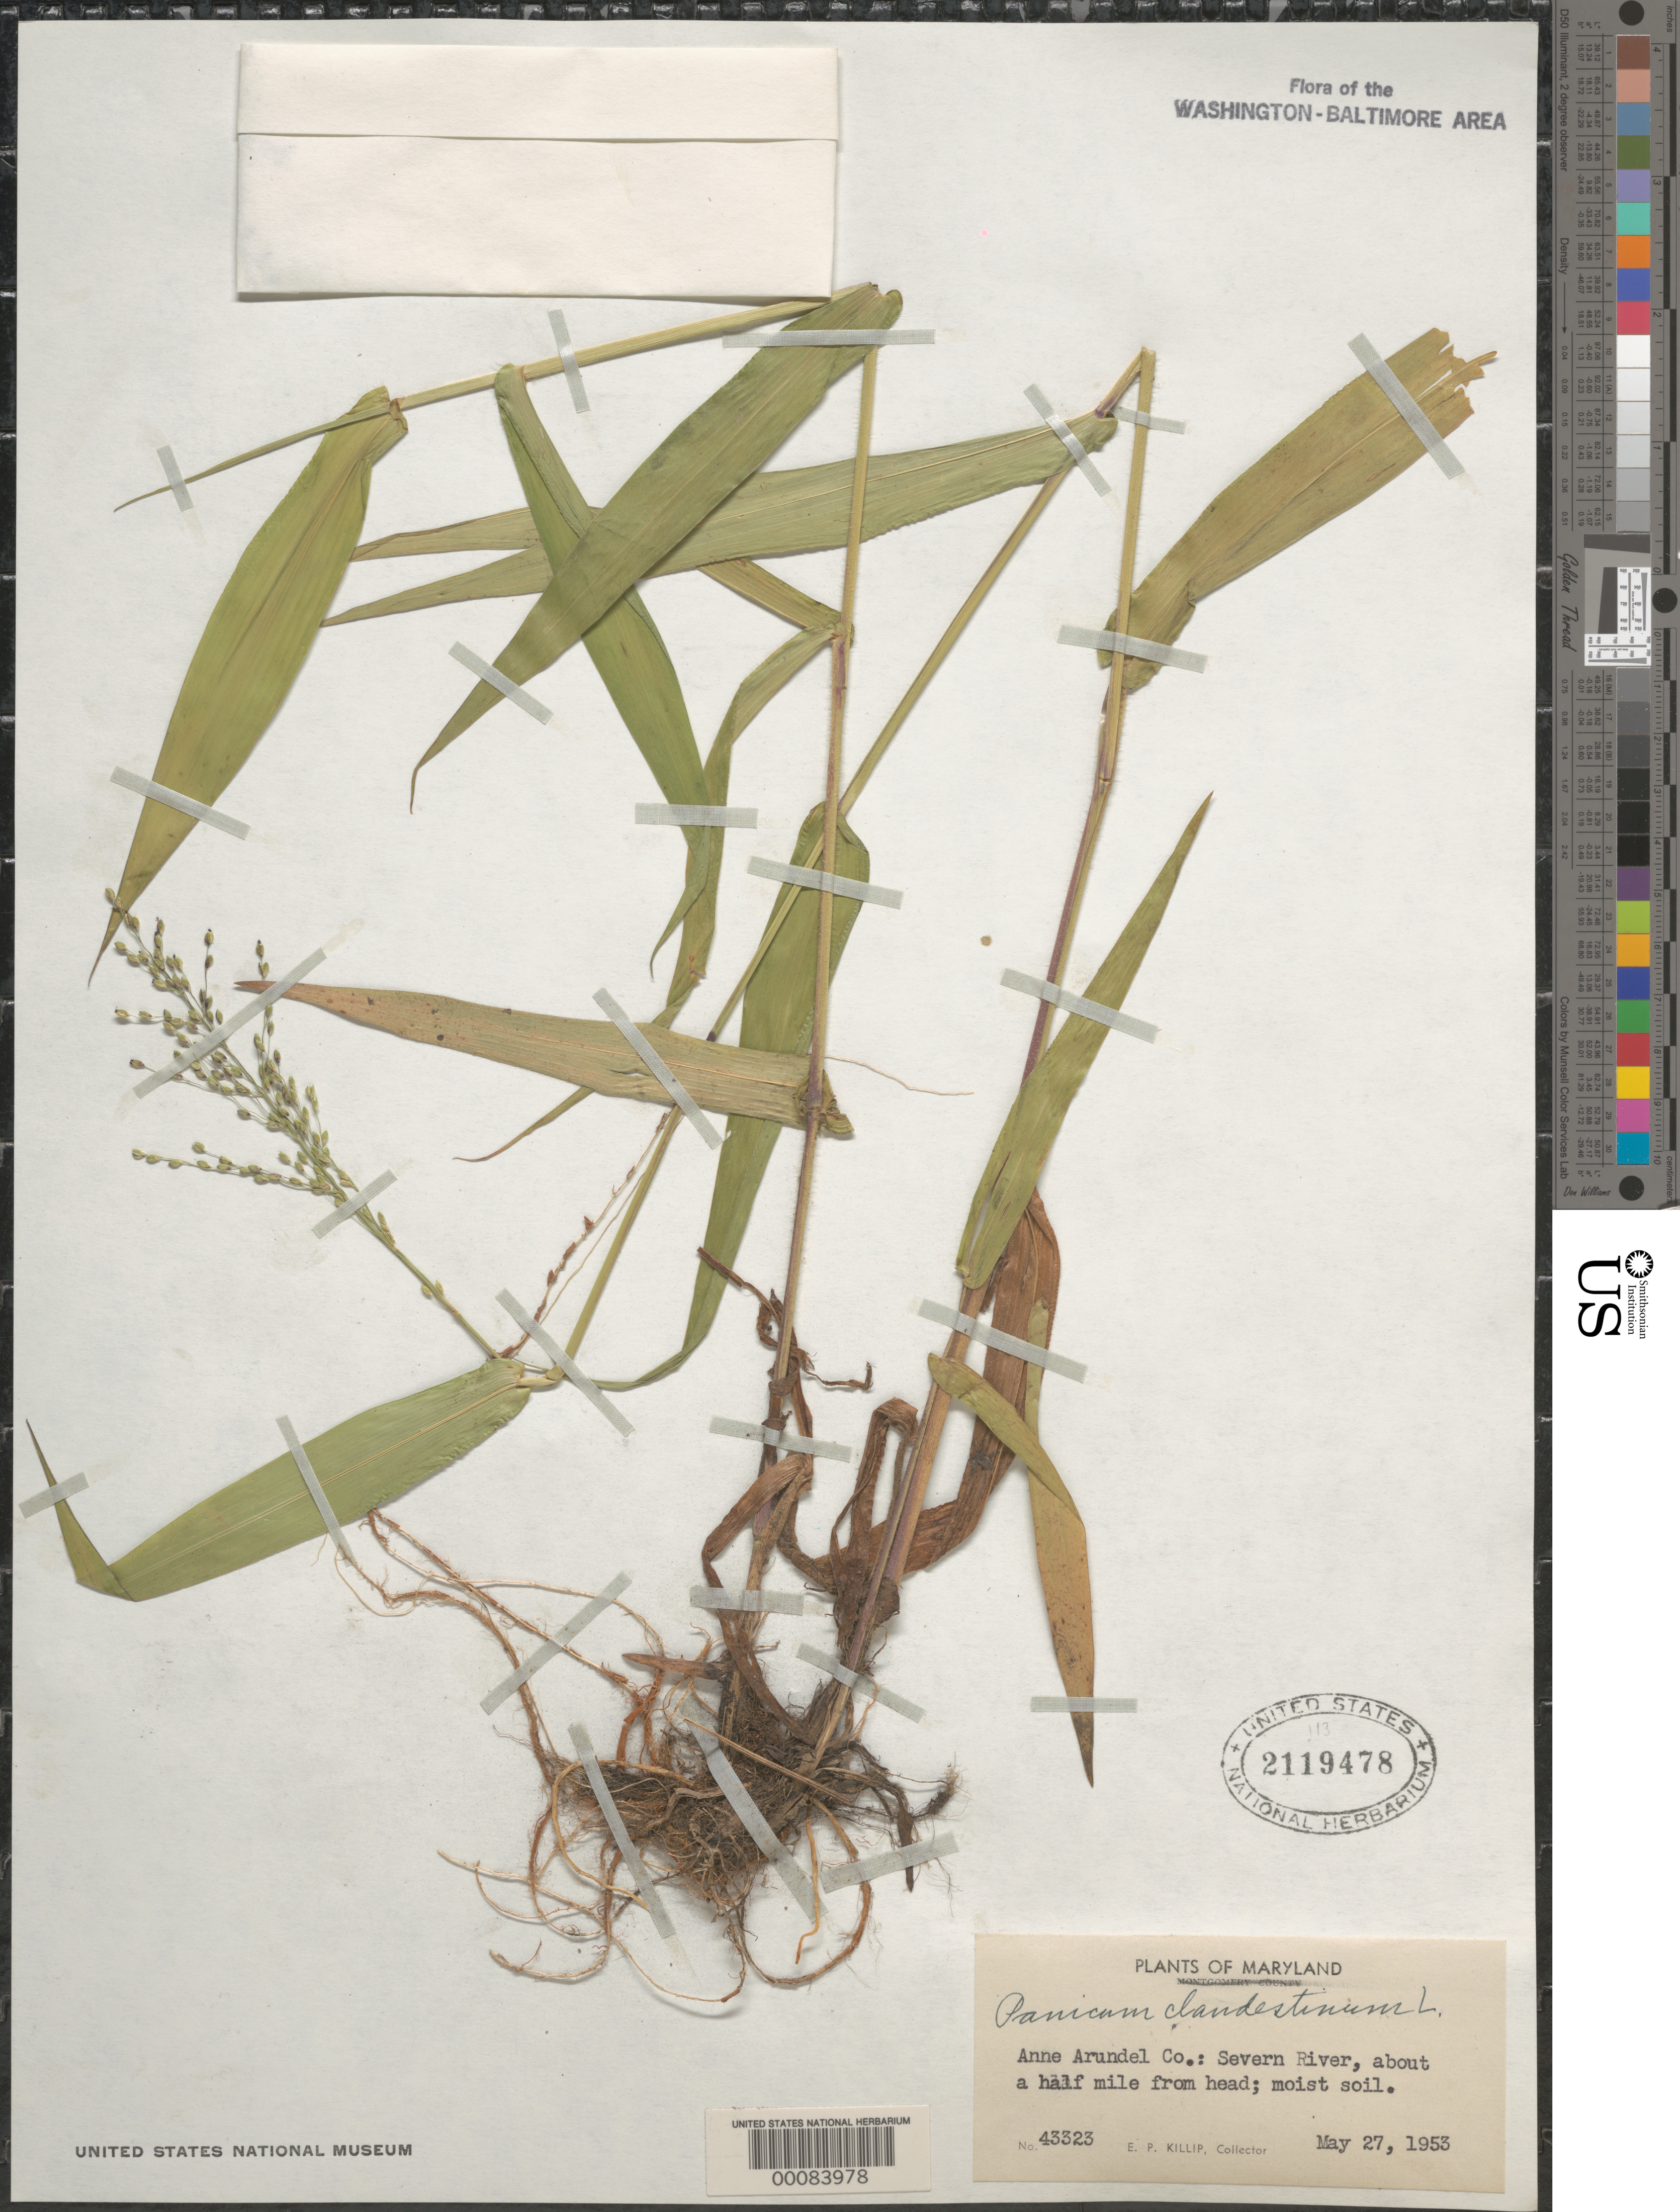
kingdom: Plantae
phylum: Tracheophyta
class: Liliopsida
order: Poales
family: Poaceae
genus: Dichanthelium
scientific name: Dichanthelium clandestinum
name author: (L.) Gould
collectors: E. P. Killip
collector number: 43323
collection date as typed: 27 May 1953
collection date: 1953-05-27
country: United States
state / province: Maryland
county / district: Anne Arundel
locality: Severn River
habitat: Moist soil, river bank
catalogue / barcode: US 2119478